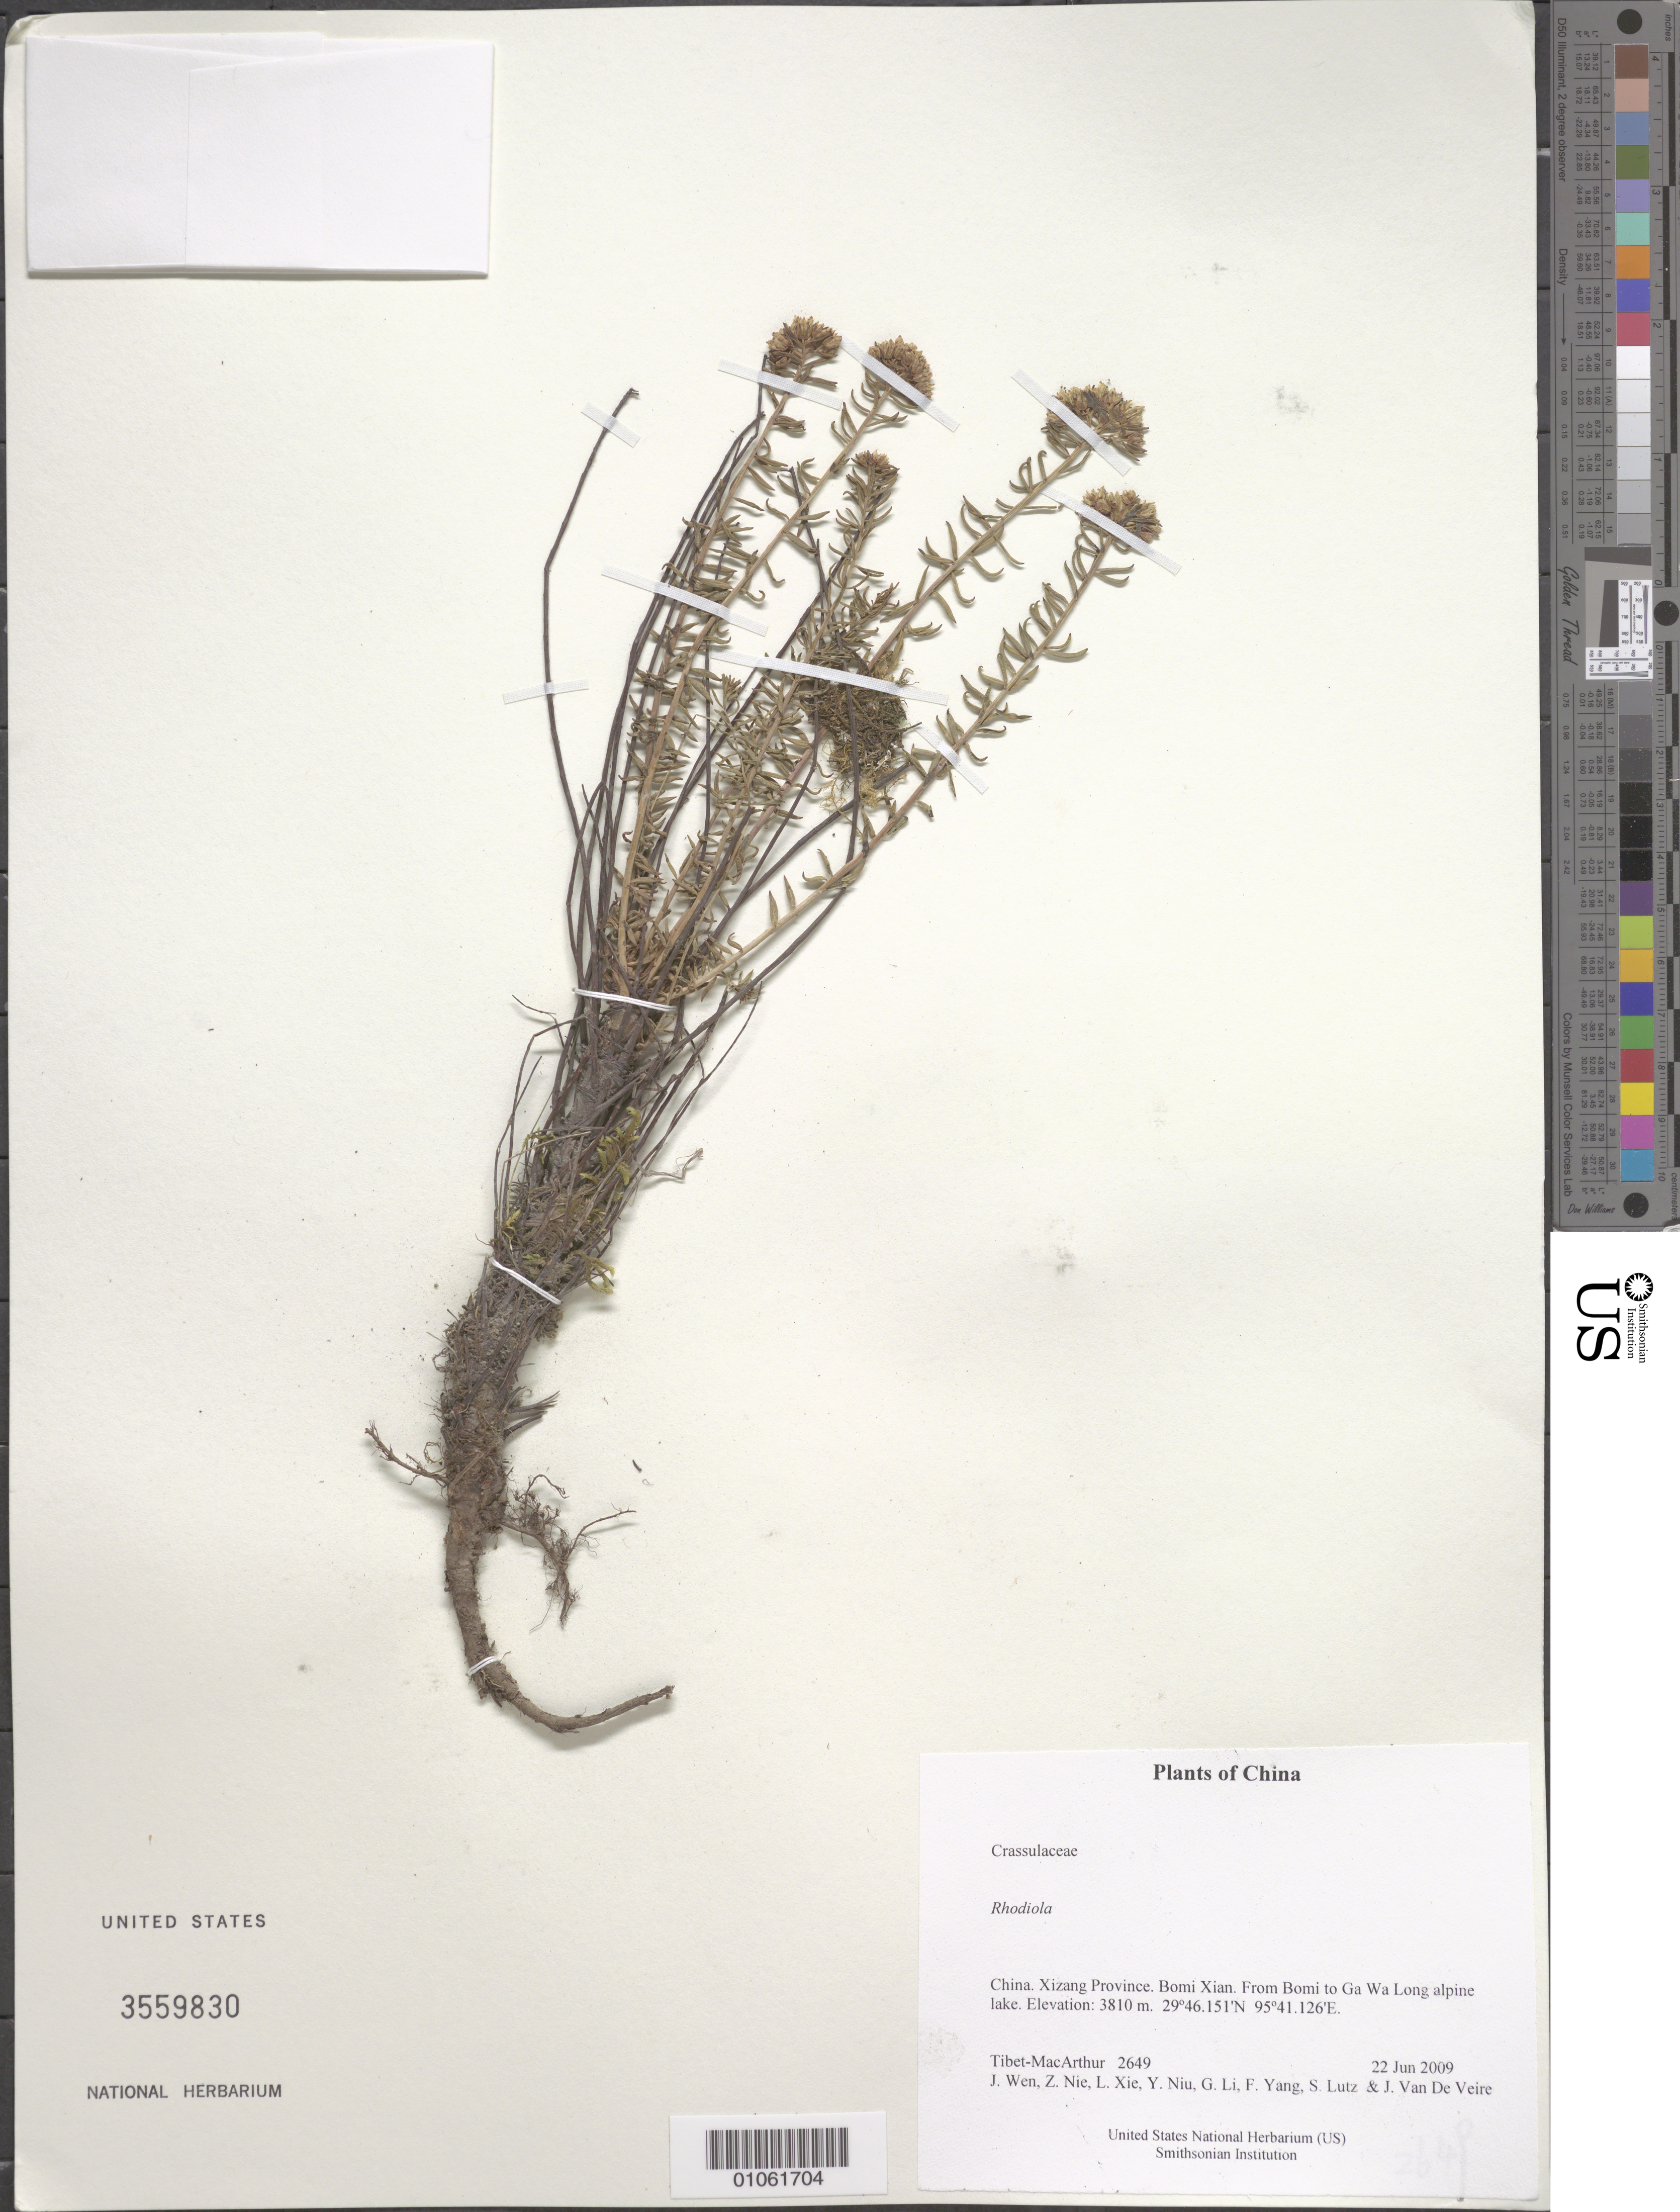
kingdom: Plantae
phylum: Tracheophyta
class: Magnoliopsida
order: Saxifragales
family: Crassulaceae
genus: Rhodiola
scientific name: Rhodiola sp.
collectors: Tibet-MacArthur, J. Wen, Z. Nie, L. Xie, Y. Niu, G. Li, F. Yang, S. Lutz & J. Van De Veire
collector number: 2649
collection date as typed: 22 Jun 2009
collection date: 2009-06-22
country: China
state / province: Xizang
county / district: Bomi Xian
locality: From Bomi to Ga Wa Long alpine lake.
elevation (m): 3810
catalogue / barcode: US 3559830